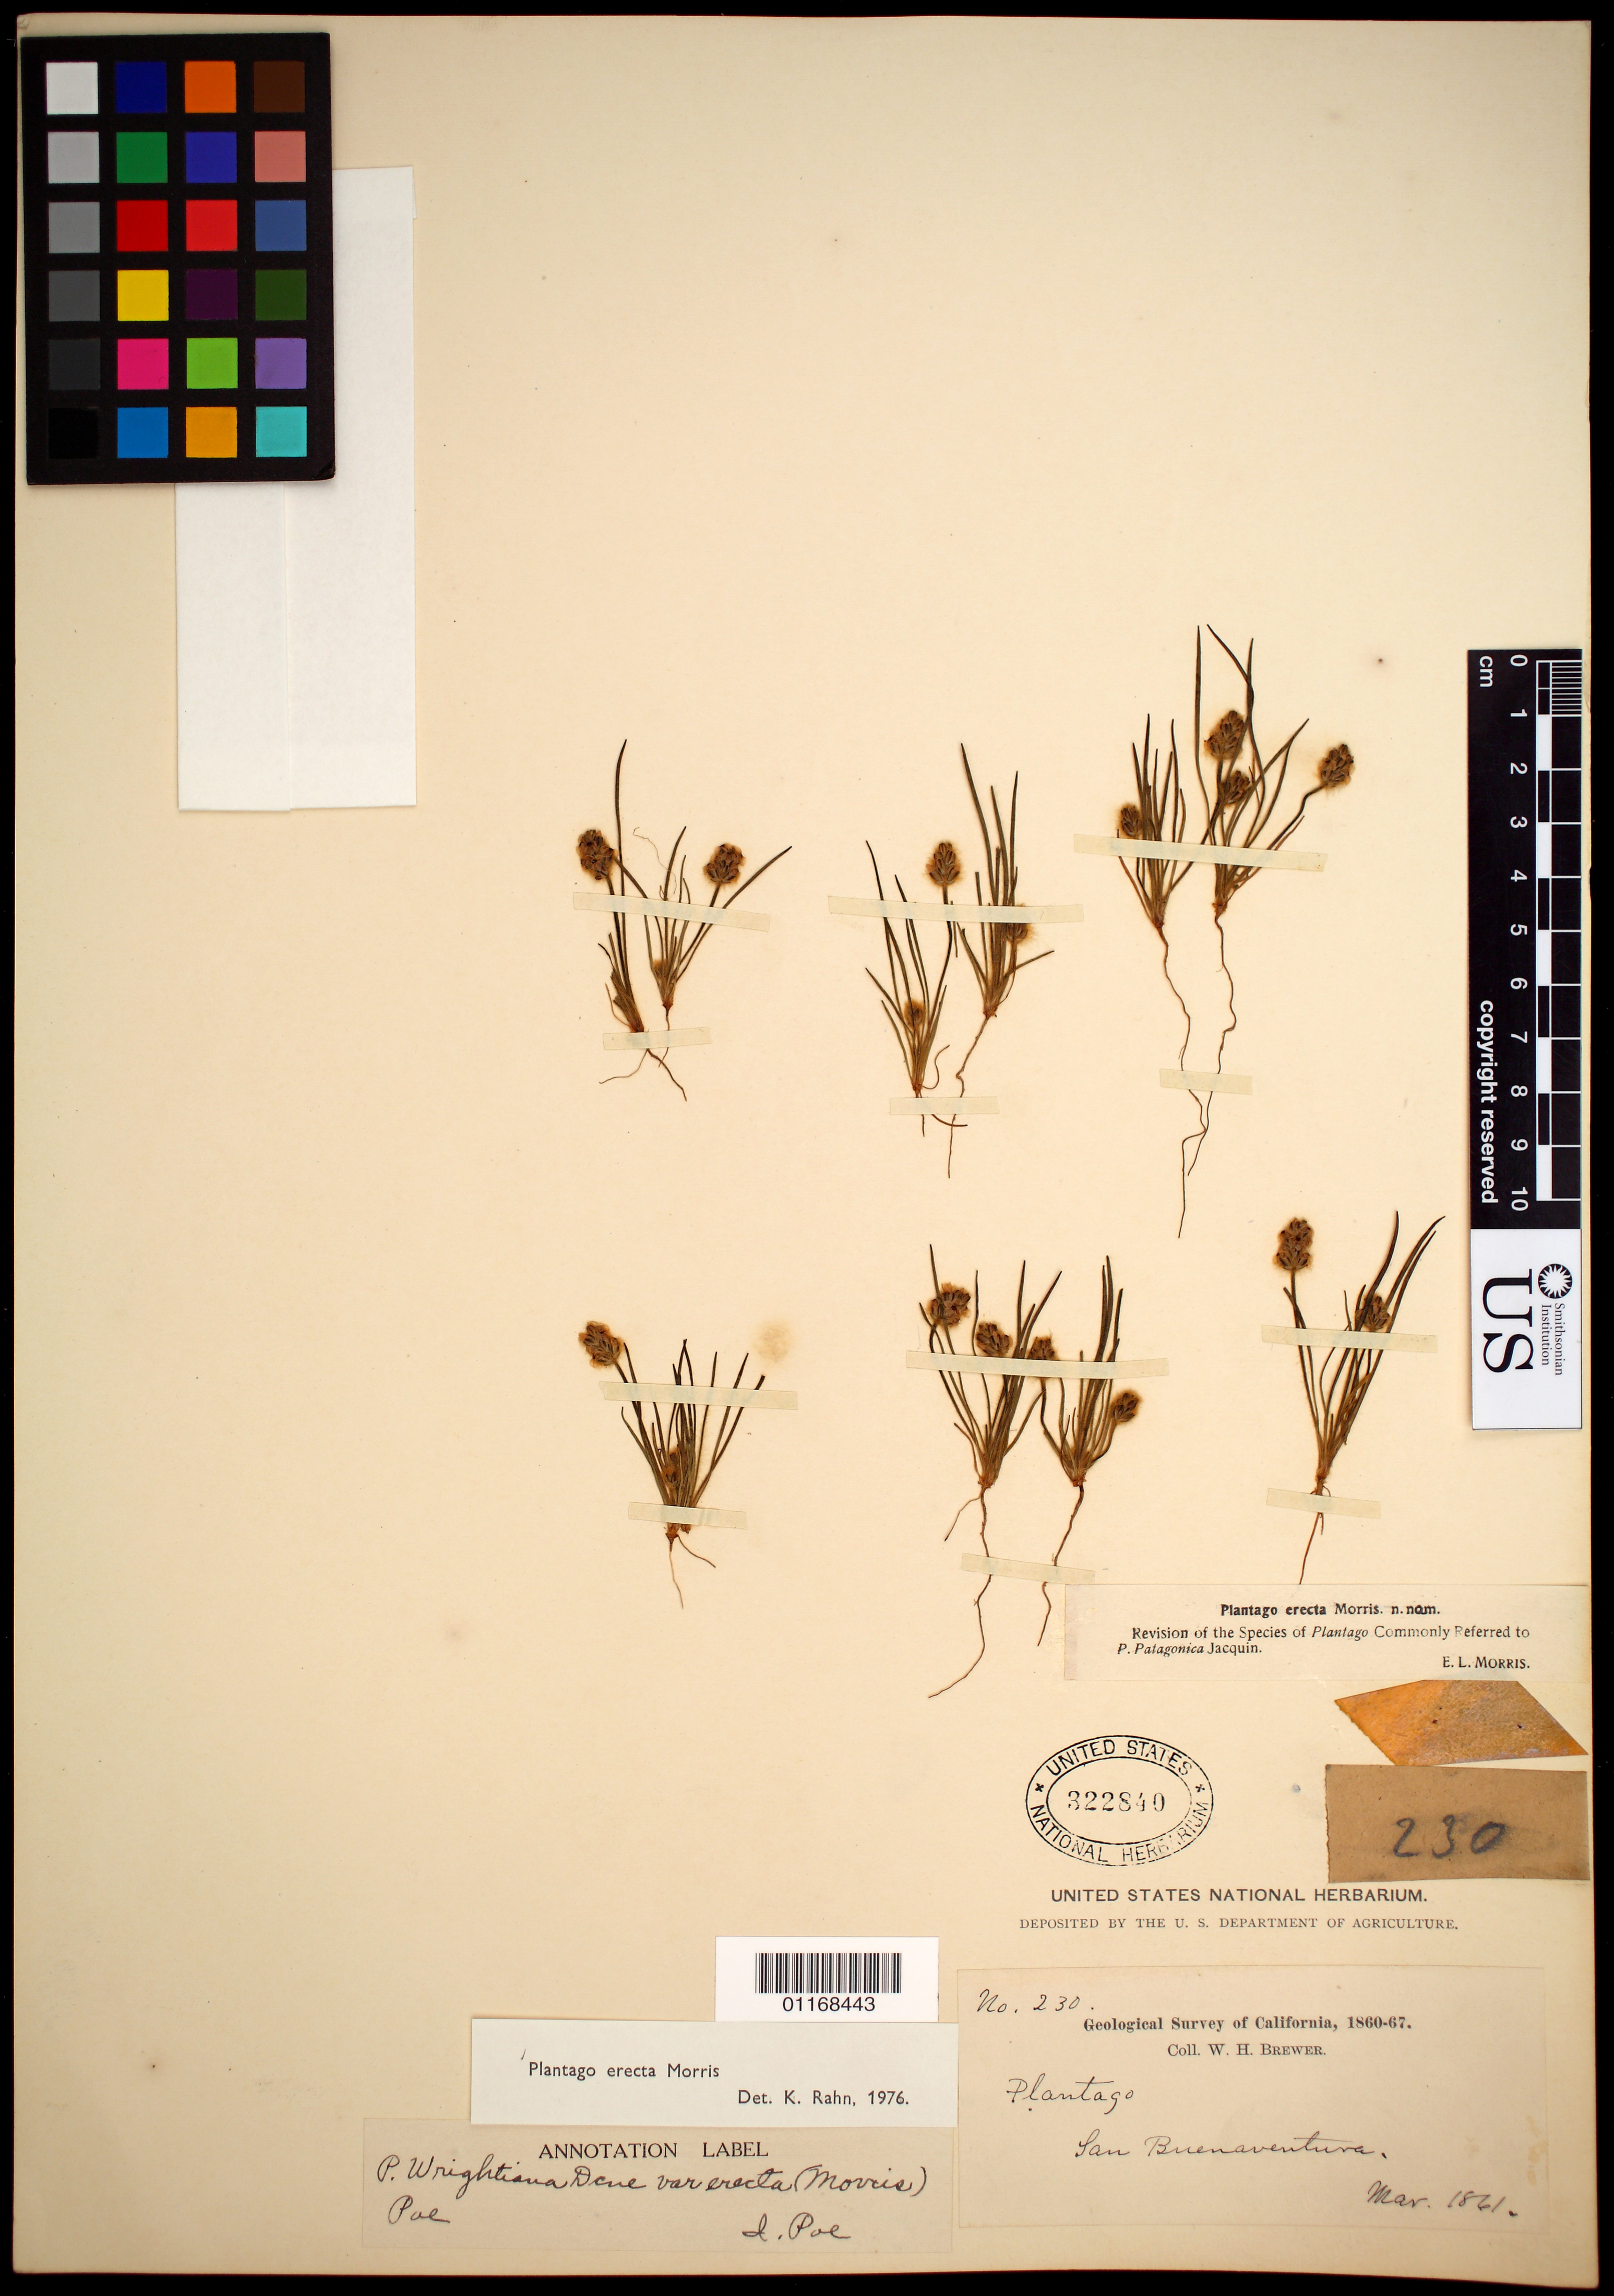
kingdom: Plantae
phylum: Tracheophyta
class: Magnoliopsida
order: Lamiales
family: Plantaginaceae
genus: Plantago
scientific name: Plantago erecta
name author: Morris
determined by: Rahn, Knud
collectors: W. H. Brewer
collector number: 230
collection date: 1861-03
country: United States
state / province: California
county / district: Ventura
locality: San Buenaventura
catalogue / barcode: US 322840